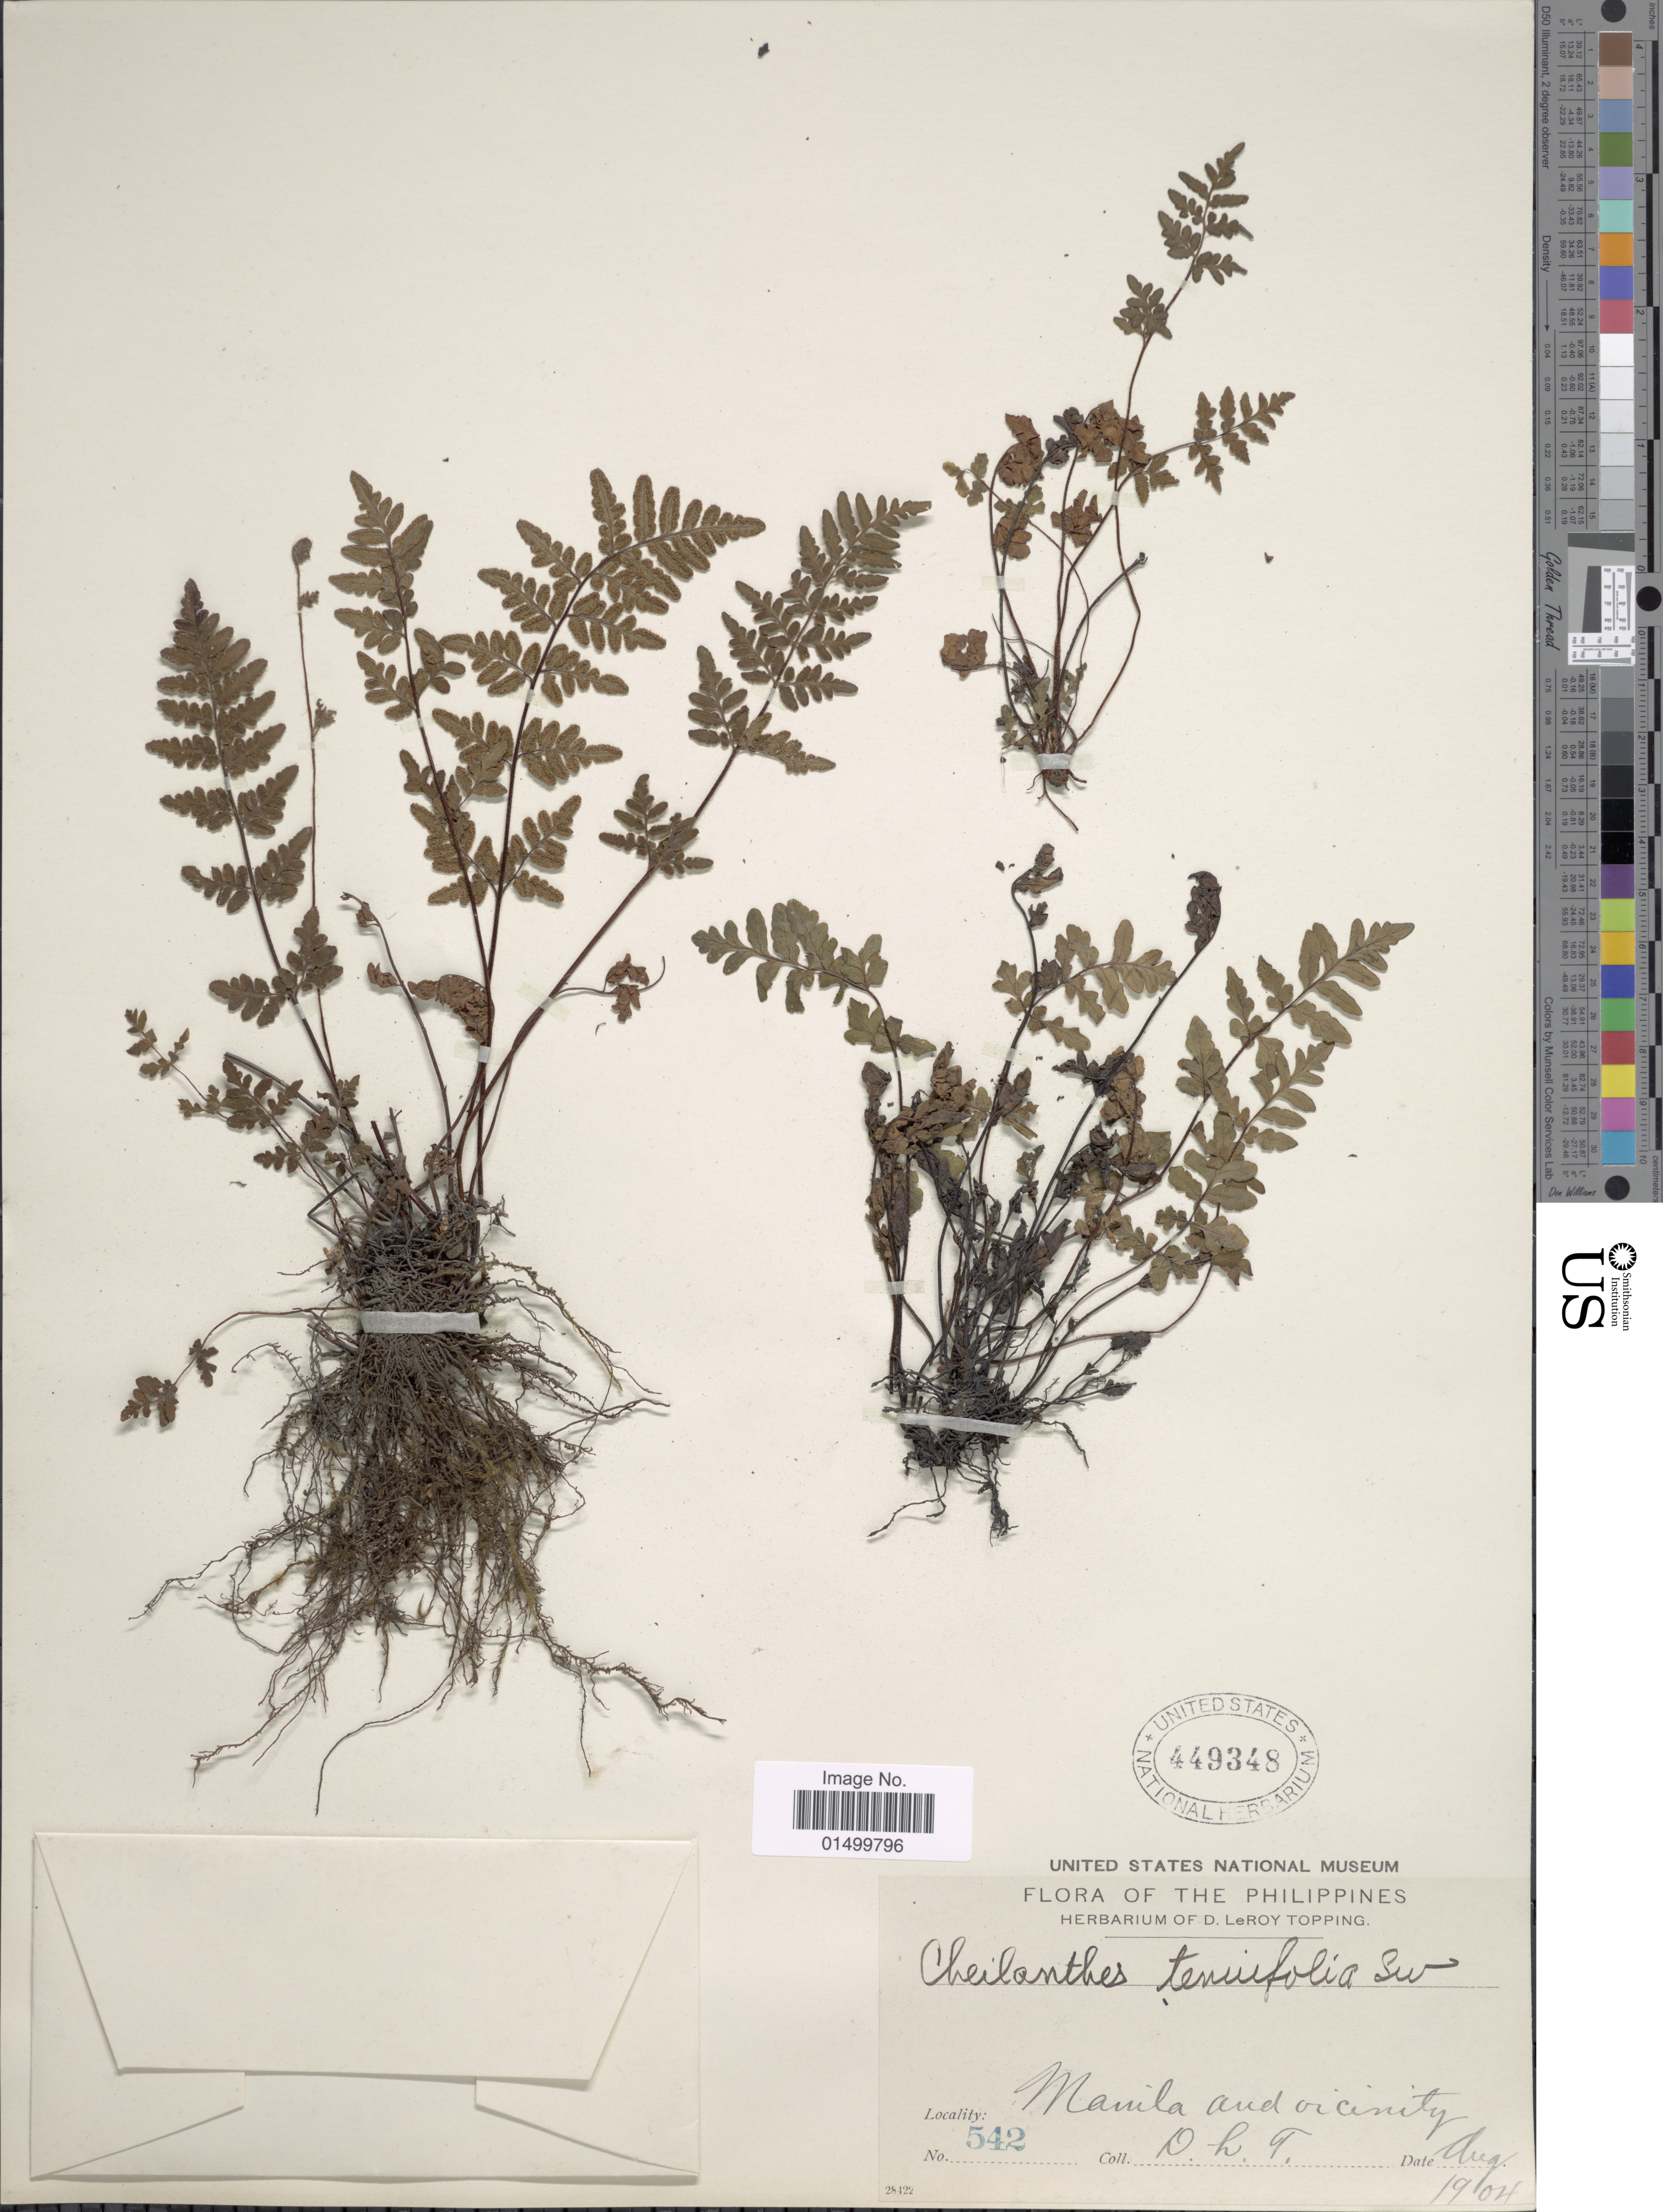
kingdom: Plantae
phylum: Tracheophyta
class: Polypodiopsida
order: Polypodiales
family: Pteridaceae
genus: Cheilanthes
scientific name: Cheilanthes pumilio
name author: (R. Br.) F. Muell.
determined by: Sosa, Karla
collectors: D. L. Topping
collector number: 542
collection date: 1904-08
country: Philippines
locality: Manila and vicinity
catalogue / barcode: US 449348